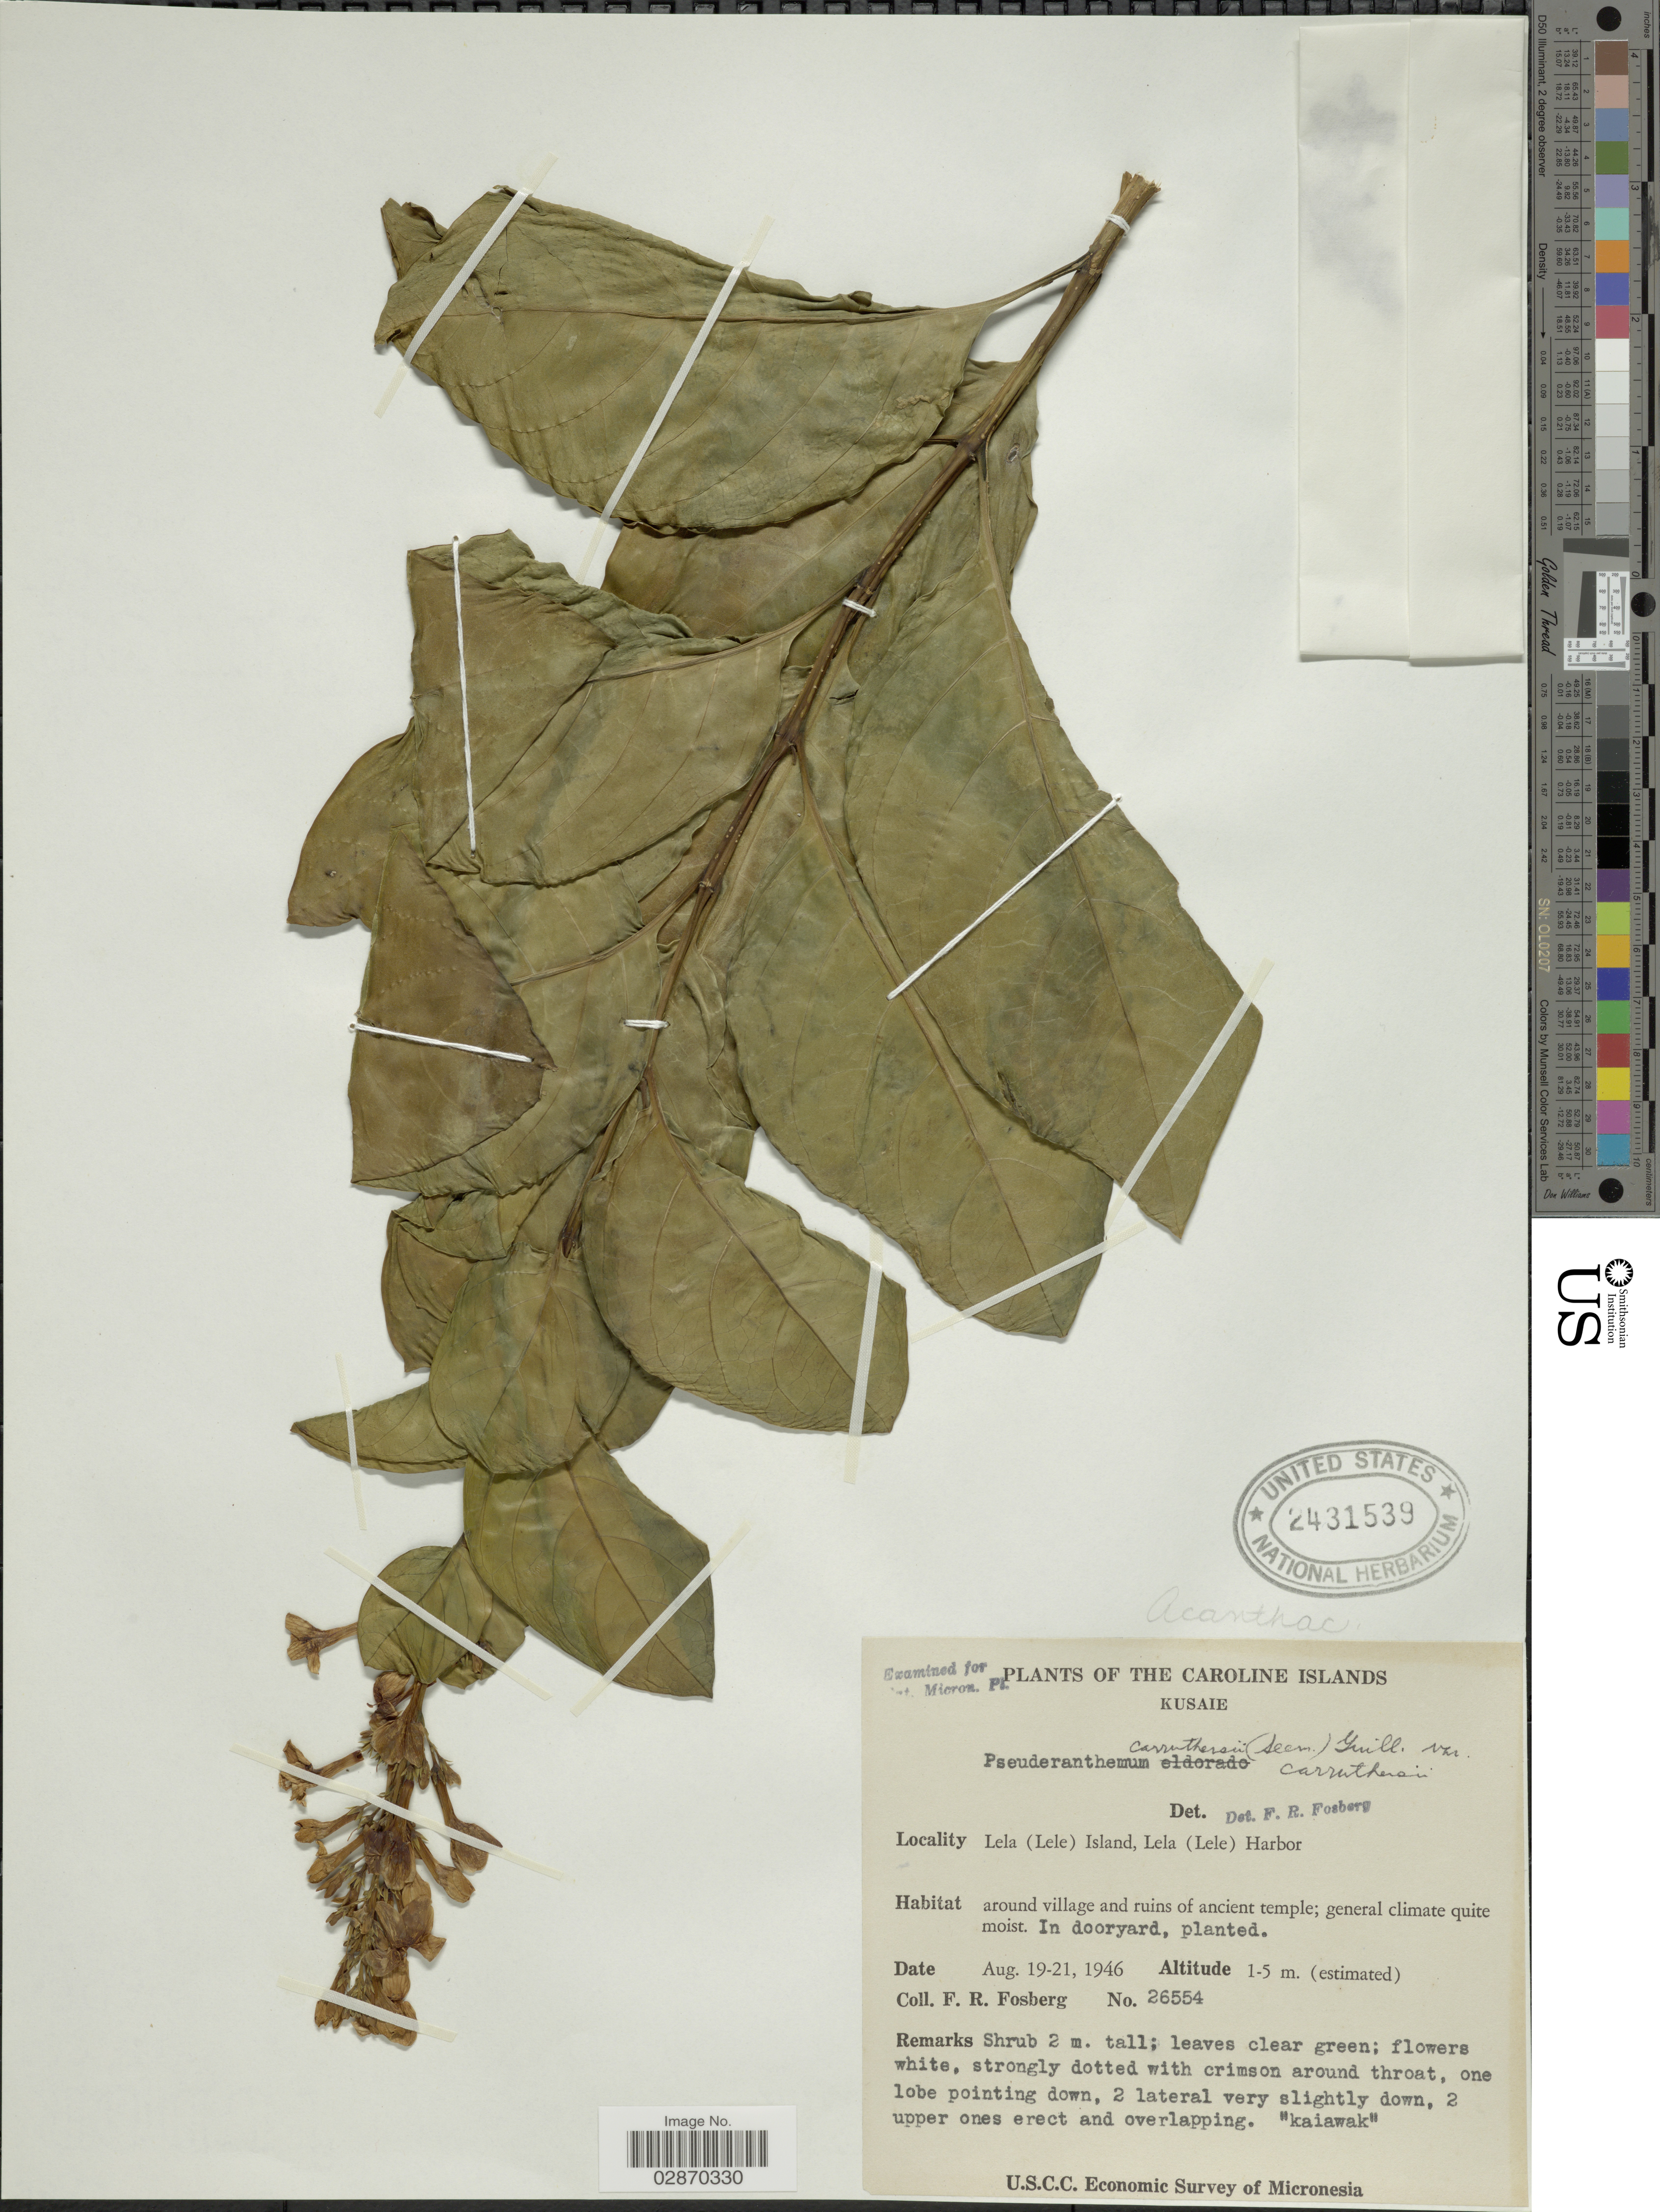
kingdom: Plantae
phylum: Tracheophyta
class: Magnoliopsida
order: Lamiales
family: Acanthaceae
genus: Pseuderanthemum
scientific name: Pseuderanthemum carruthersii var. carruthersii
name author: (Seem.) Guillaumin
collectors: F. R. Fosberg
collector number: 26554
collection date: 1946-08-19/1946-08-21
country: Micronesia, Federated States of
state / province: Kosrae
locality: Caroline Islands. Kusaie. Lela (Lele) Island, Lela (Lele) Harbor. Around village and ruins of acient temple. In dooryard, planted.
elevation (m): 1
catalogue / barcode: US 2431539